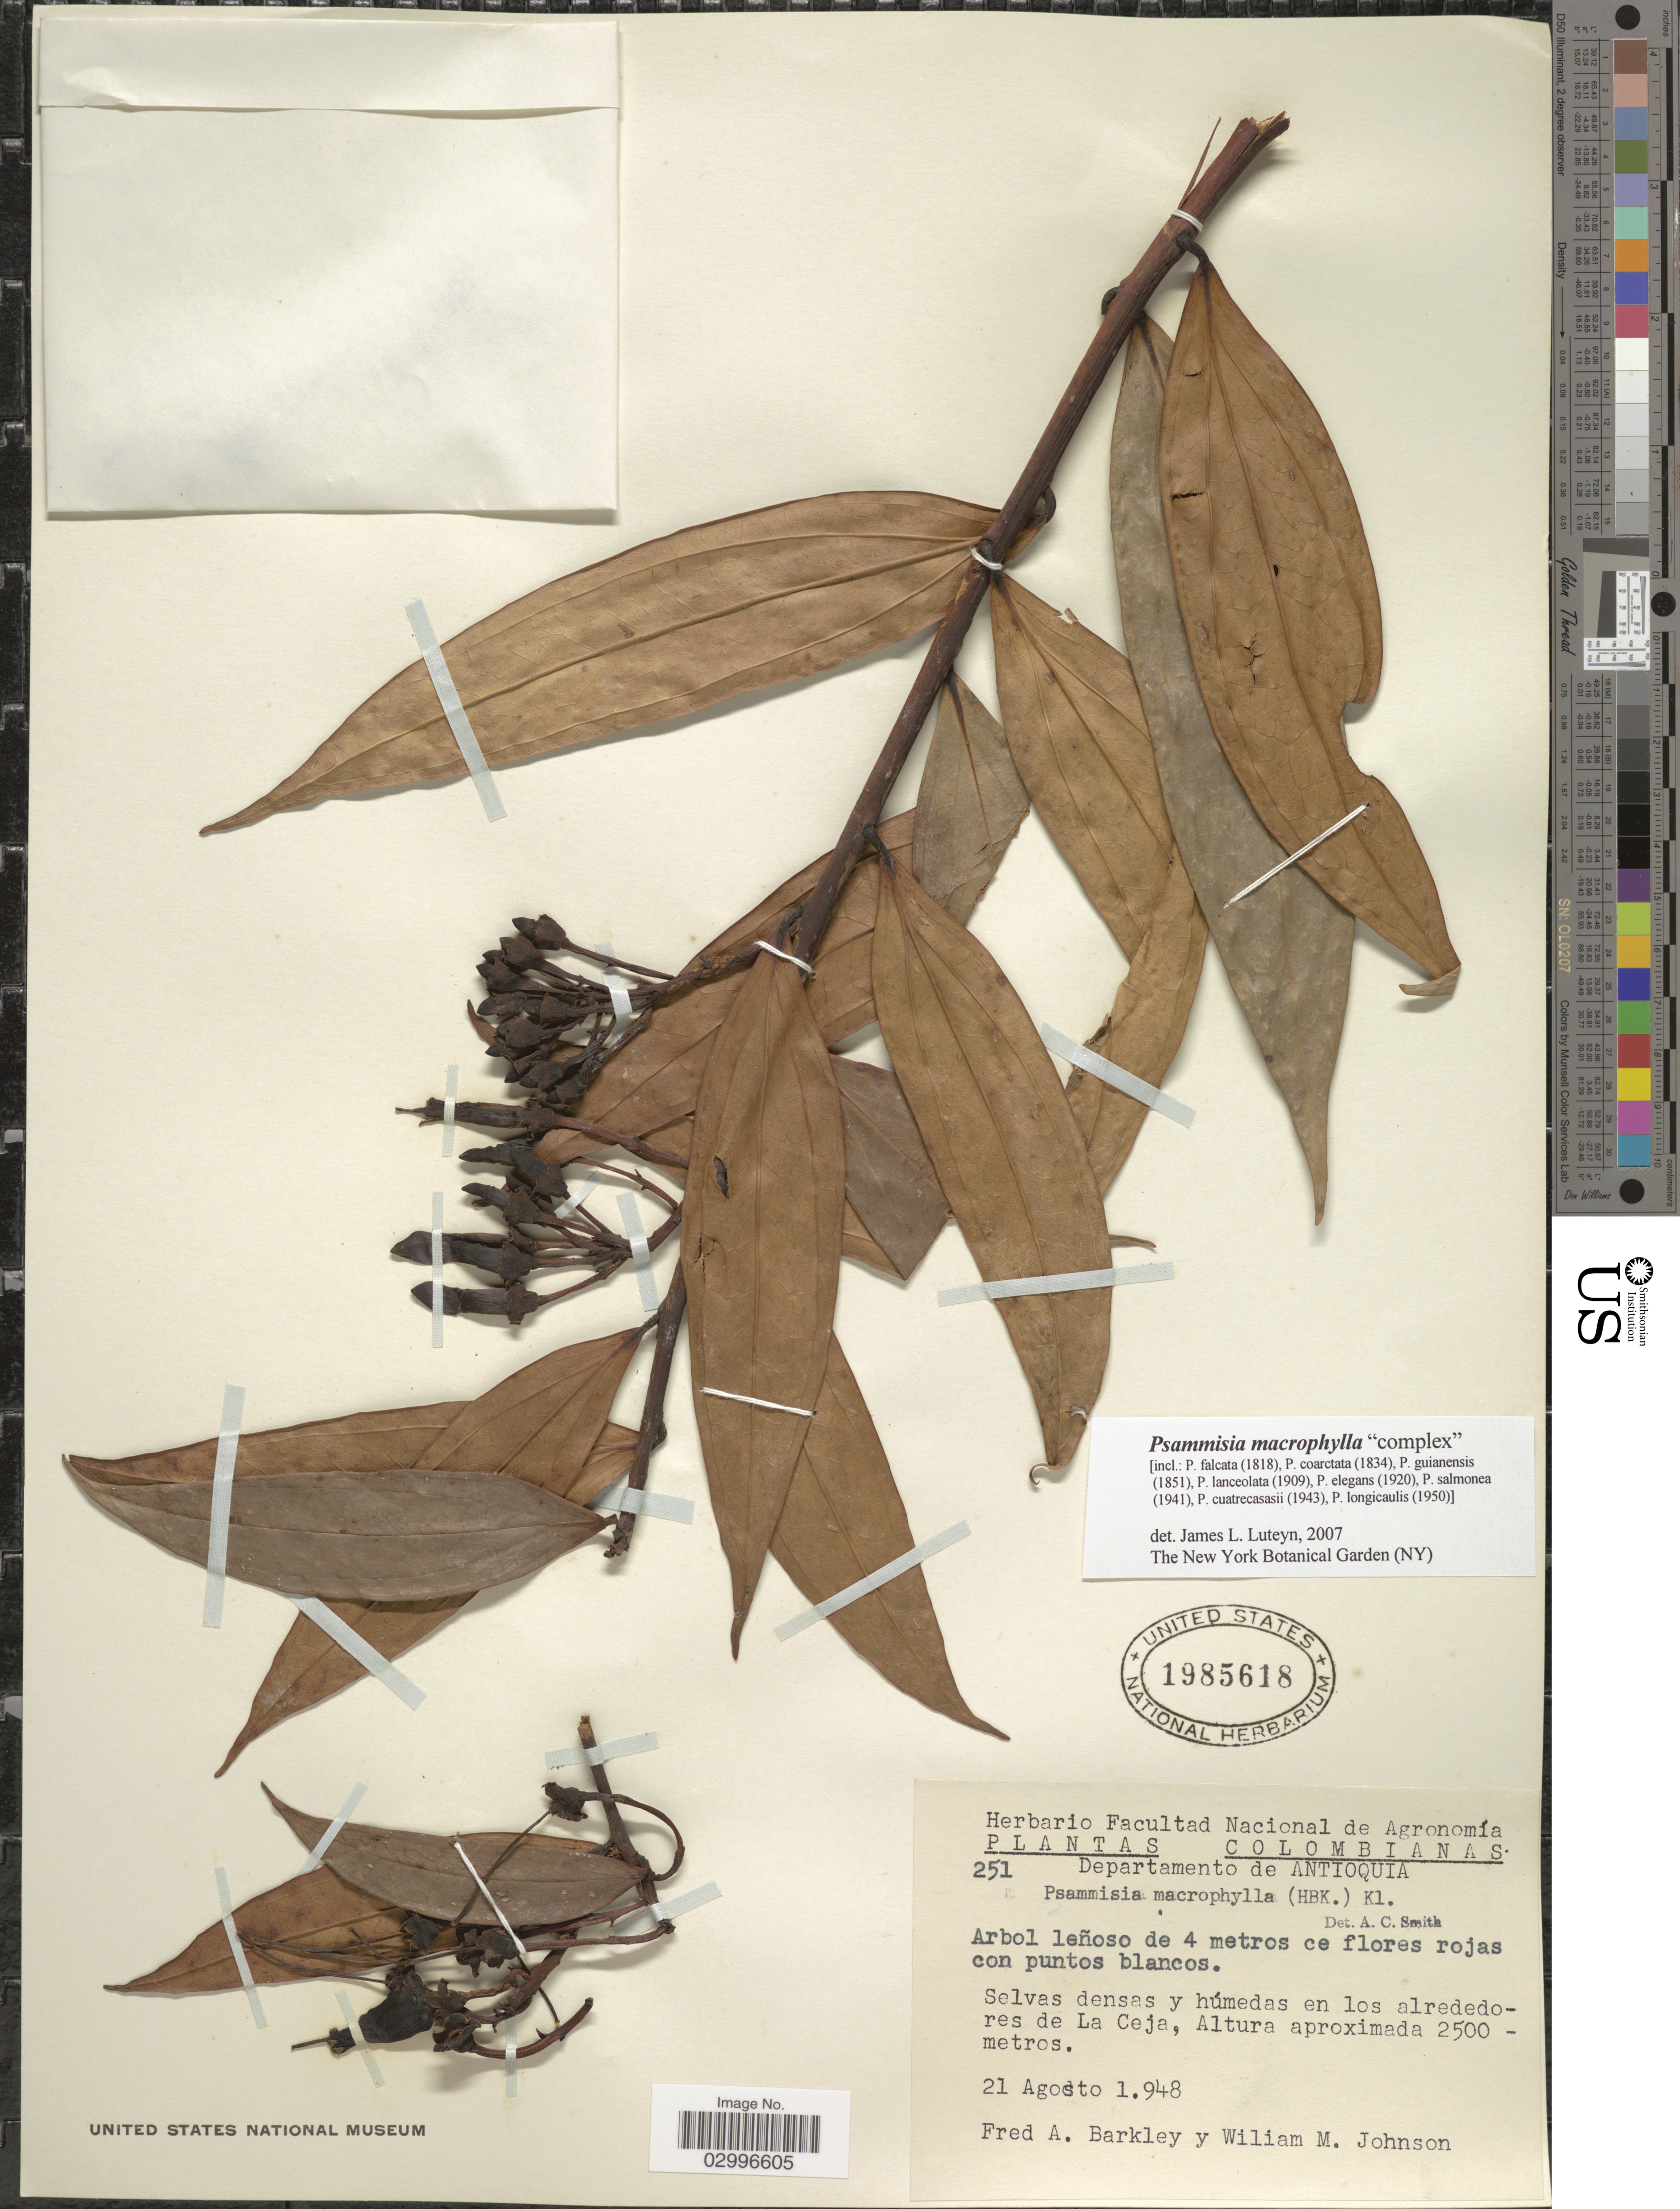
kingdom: Plantae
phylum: Tracheophyta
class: Magnoliopsida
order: Ericales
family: Ericaceae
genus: Psammisia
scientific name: Psammisia macrophylla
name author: (Kunth) Klotzsch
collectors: F. A. Barkley & W. M. Johnson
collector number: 251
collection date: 1948-08-21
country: Colombia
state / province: Antioquia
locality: Departamento de Antioquia. Selvas densas y húmedas en los alrededores de La Ceja.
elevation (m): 2500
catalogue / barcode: US 1985618